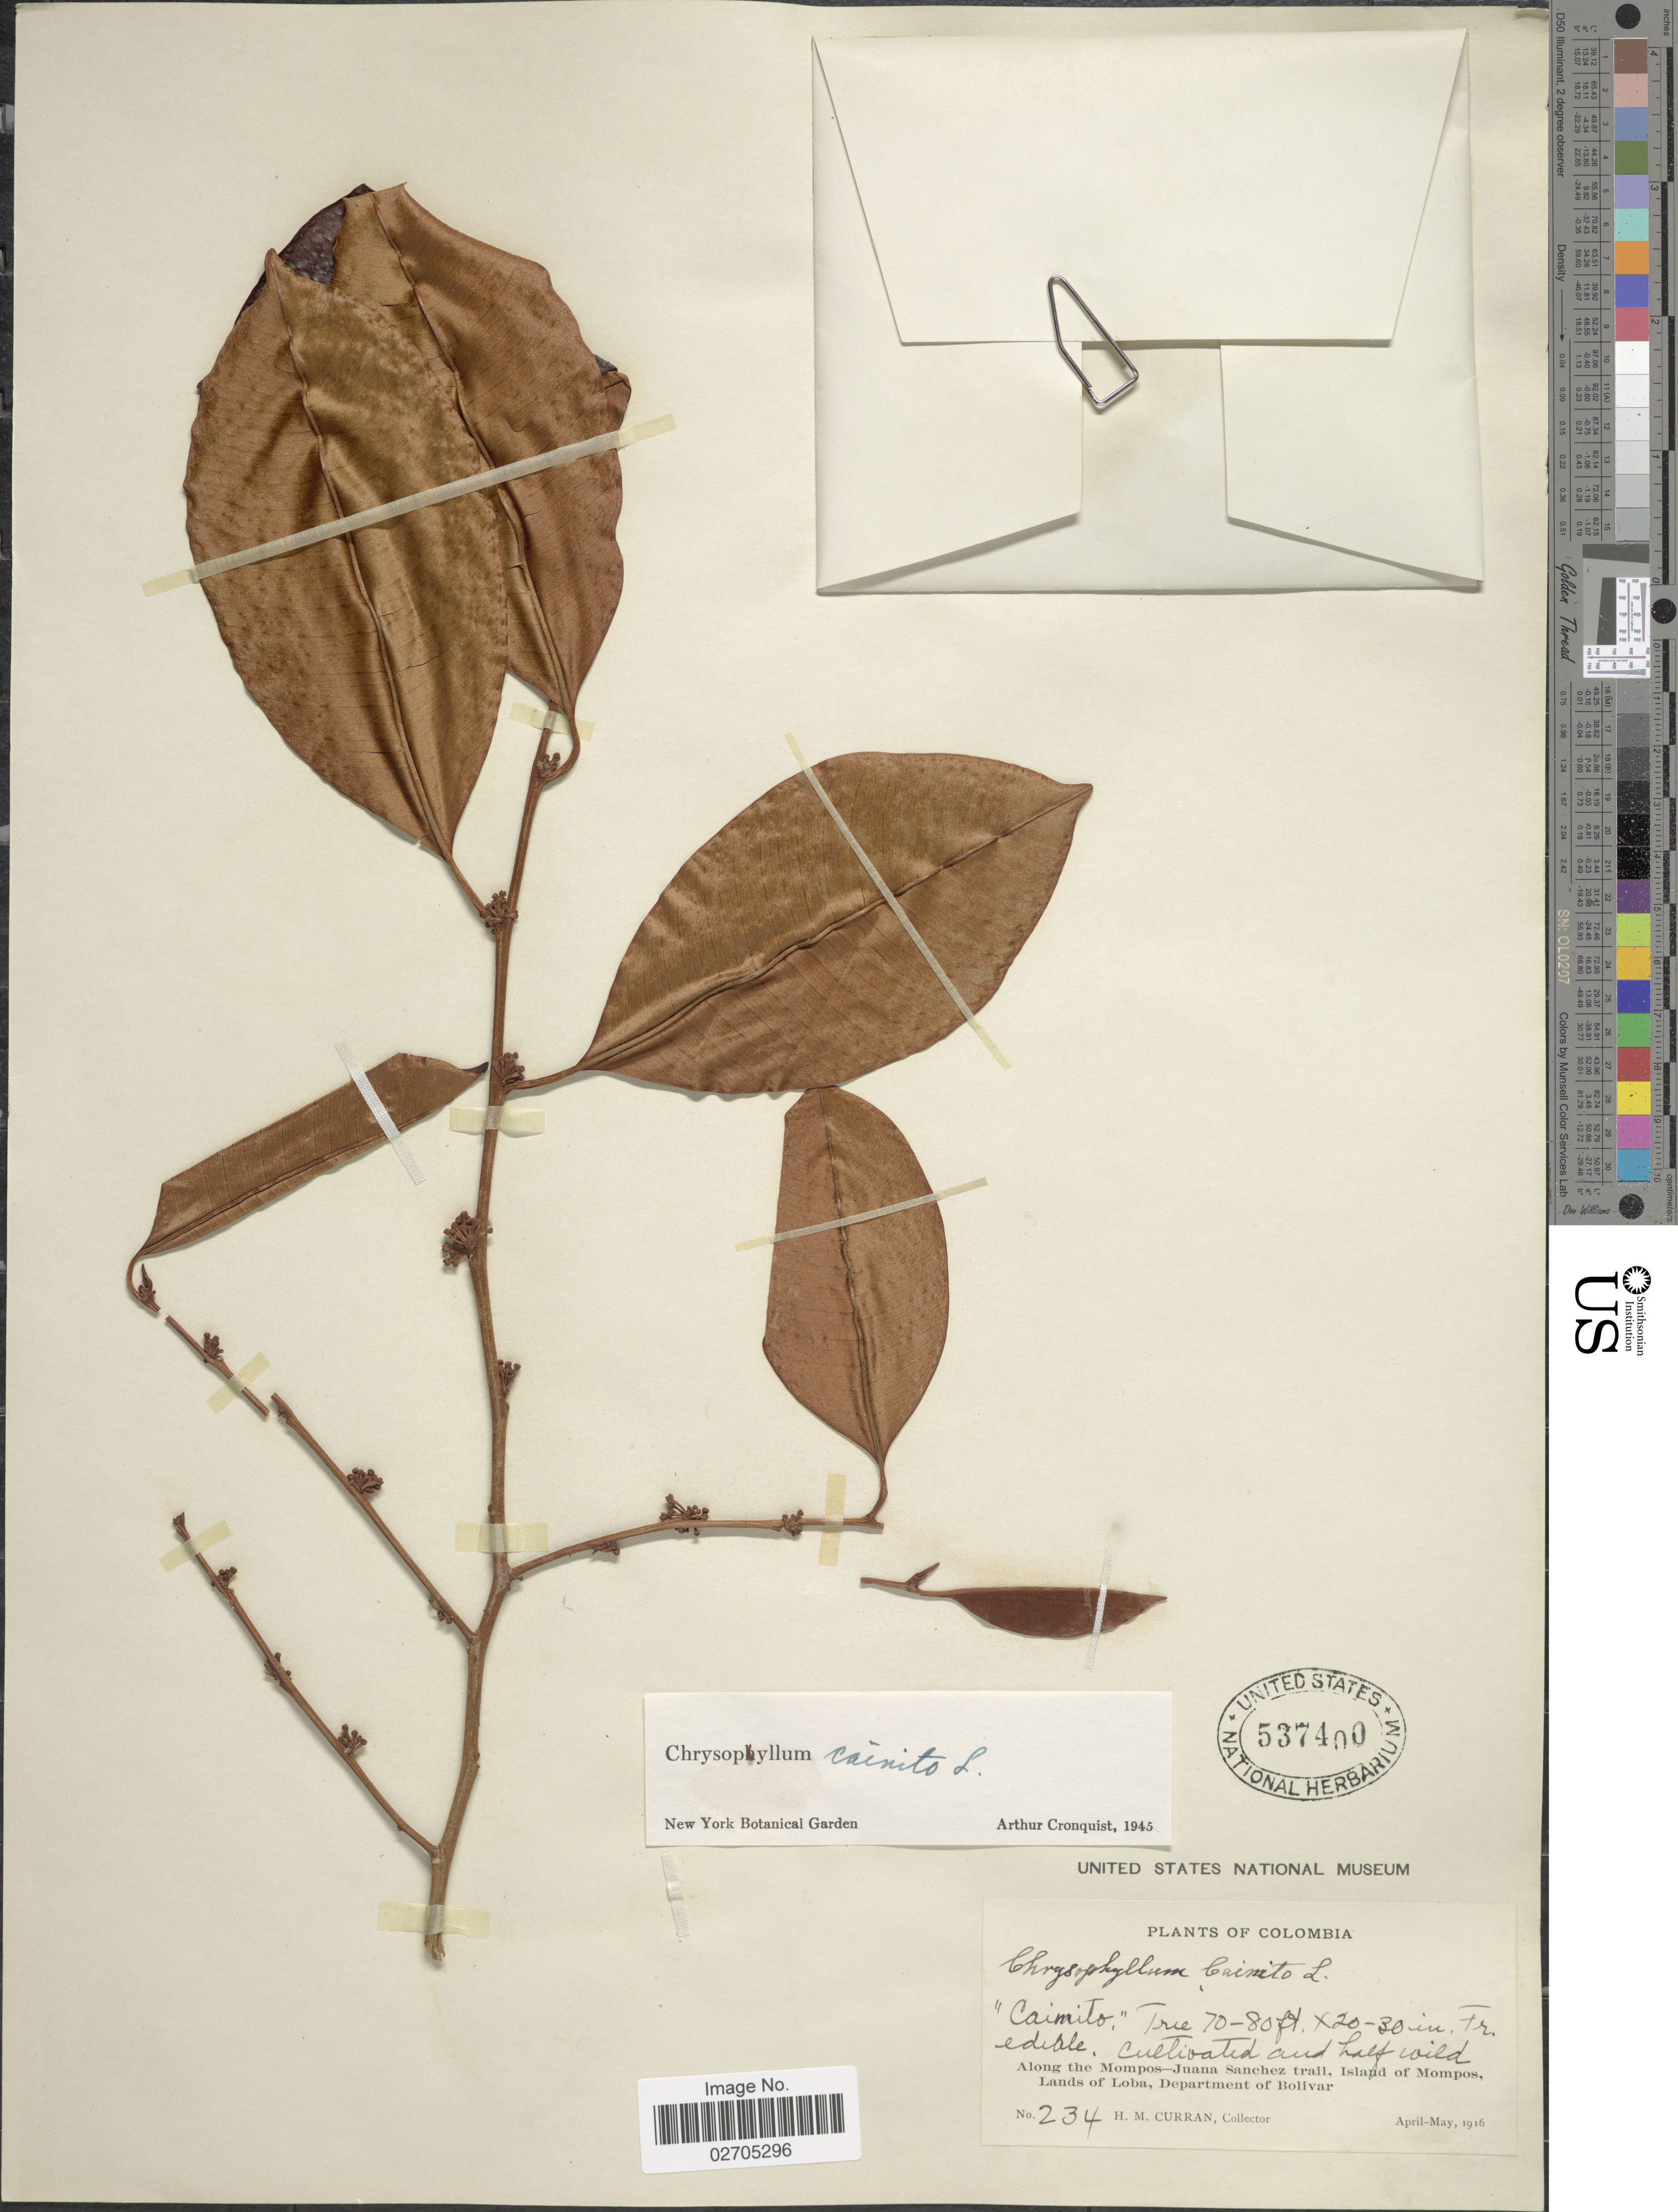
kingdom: Plantae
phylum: Tracheophyta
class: Magnoliopsida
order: Ericales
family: Sapotaceae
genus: Chrysophyllum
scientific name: Chrysophyllum cainito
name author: L.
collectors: H. M. Curran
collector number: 234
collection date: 1916-04/1916-05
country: Colombia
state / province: Bolívar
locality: Along the Mompos-Juana Sanchez trail, Island of Mompos, Lands of Loba, cultivated and half wild.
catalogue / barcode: US 537400